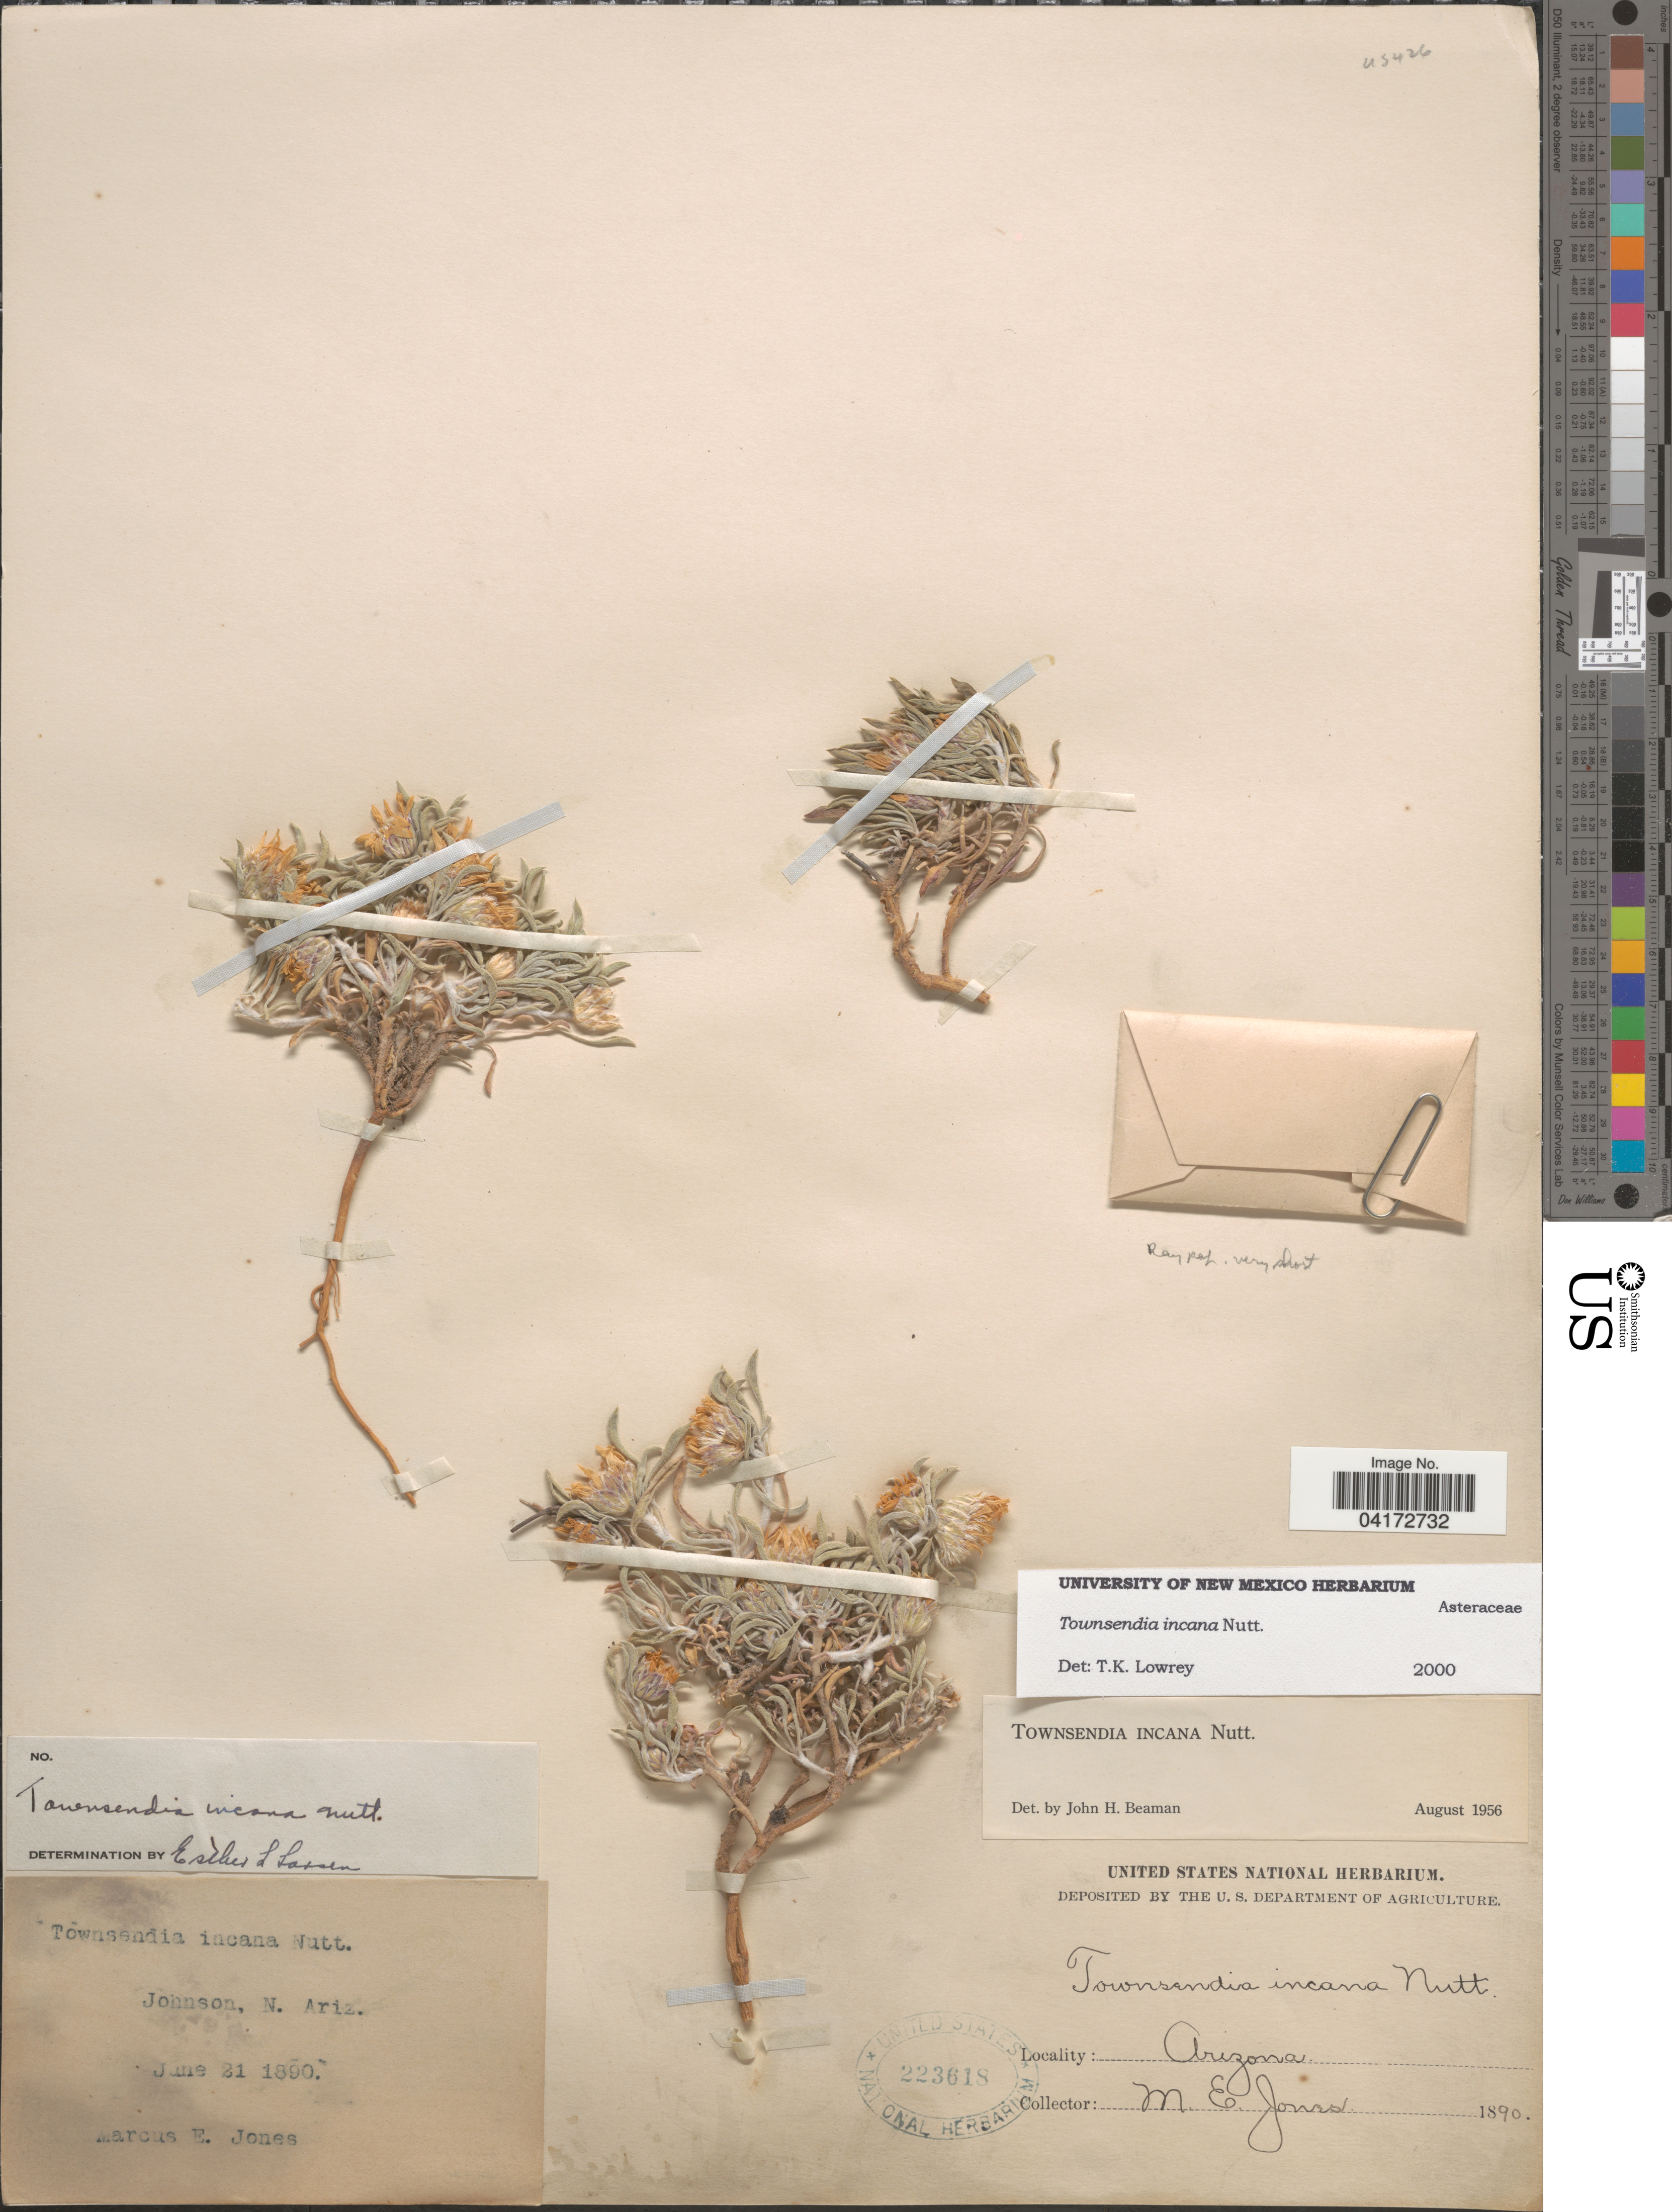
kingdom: Plantae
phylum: Tracheophyta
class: Magnoliopsida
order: Asterales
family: Asteraceae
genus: Townsendia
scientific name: Townsendia incana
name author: Nutt.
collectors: M. E. Jones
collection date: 1890-06-21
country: United States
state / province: Arizona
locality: Johnson, N. Ariz.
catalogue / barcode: US 223618